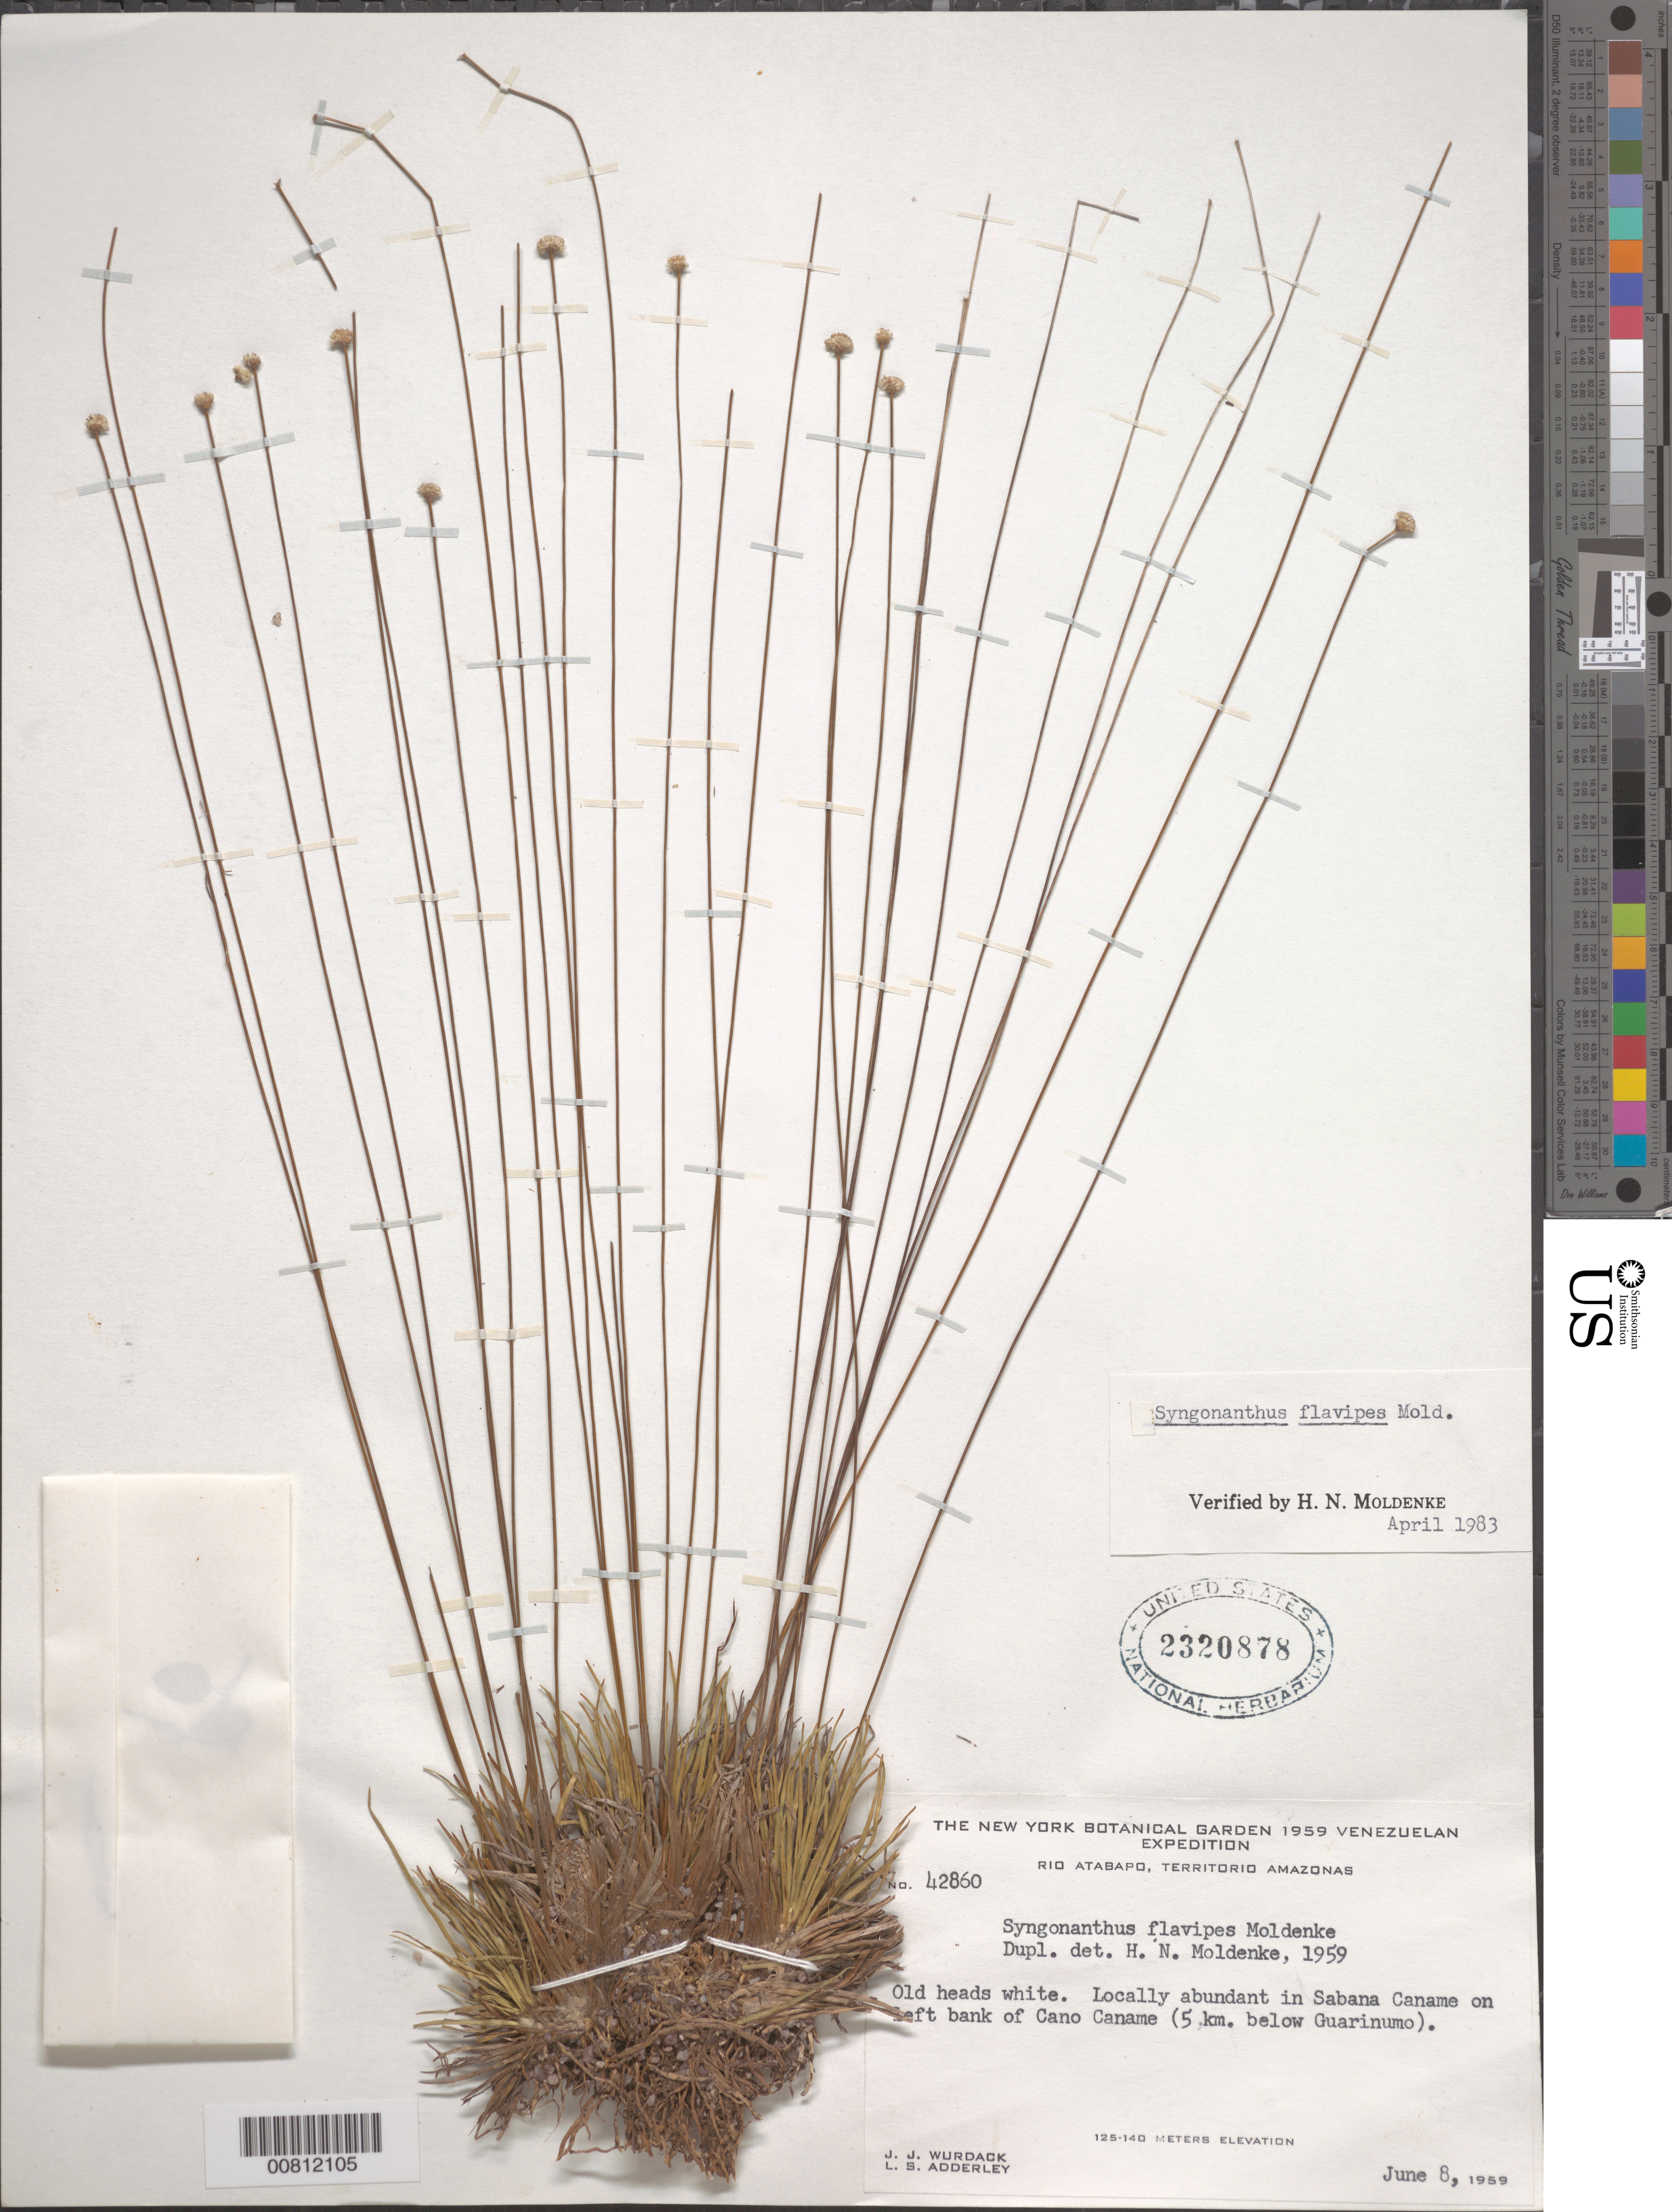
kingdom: Plantae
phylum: Tracheophyta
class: Liliopsida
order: Poales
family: Eriocaulaceae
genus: Syngonanthus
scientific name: Syngonanthus flavipes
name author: Moldenke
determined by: Moldenke, H. N.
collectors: J. J. Wurdack & L. S. Adderley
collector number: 42860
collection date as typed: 8-Jun-59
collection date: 1959-06-08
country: Venezuela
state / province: Amazonas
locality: Sabana Caname, Caño Caname, Rio Atabapo (5km below Guarinumo)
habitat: Savanna; left bank of caño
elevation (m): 125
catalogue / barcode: US 2320878